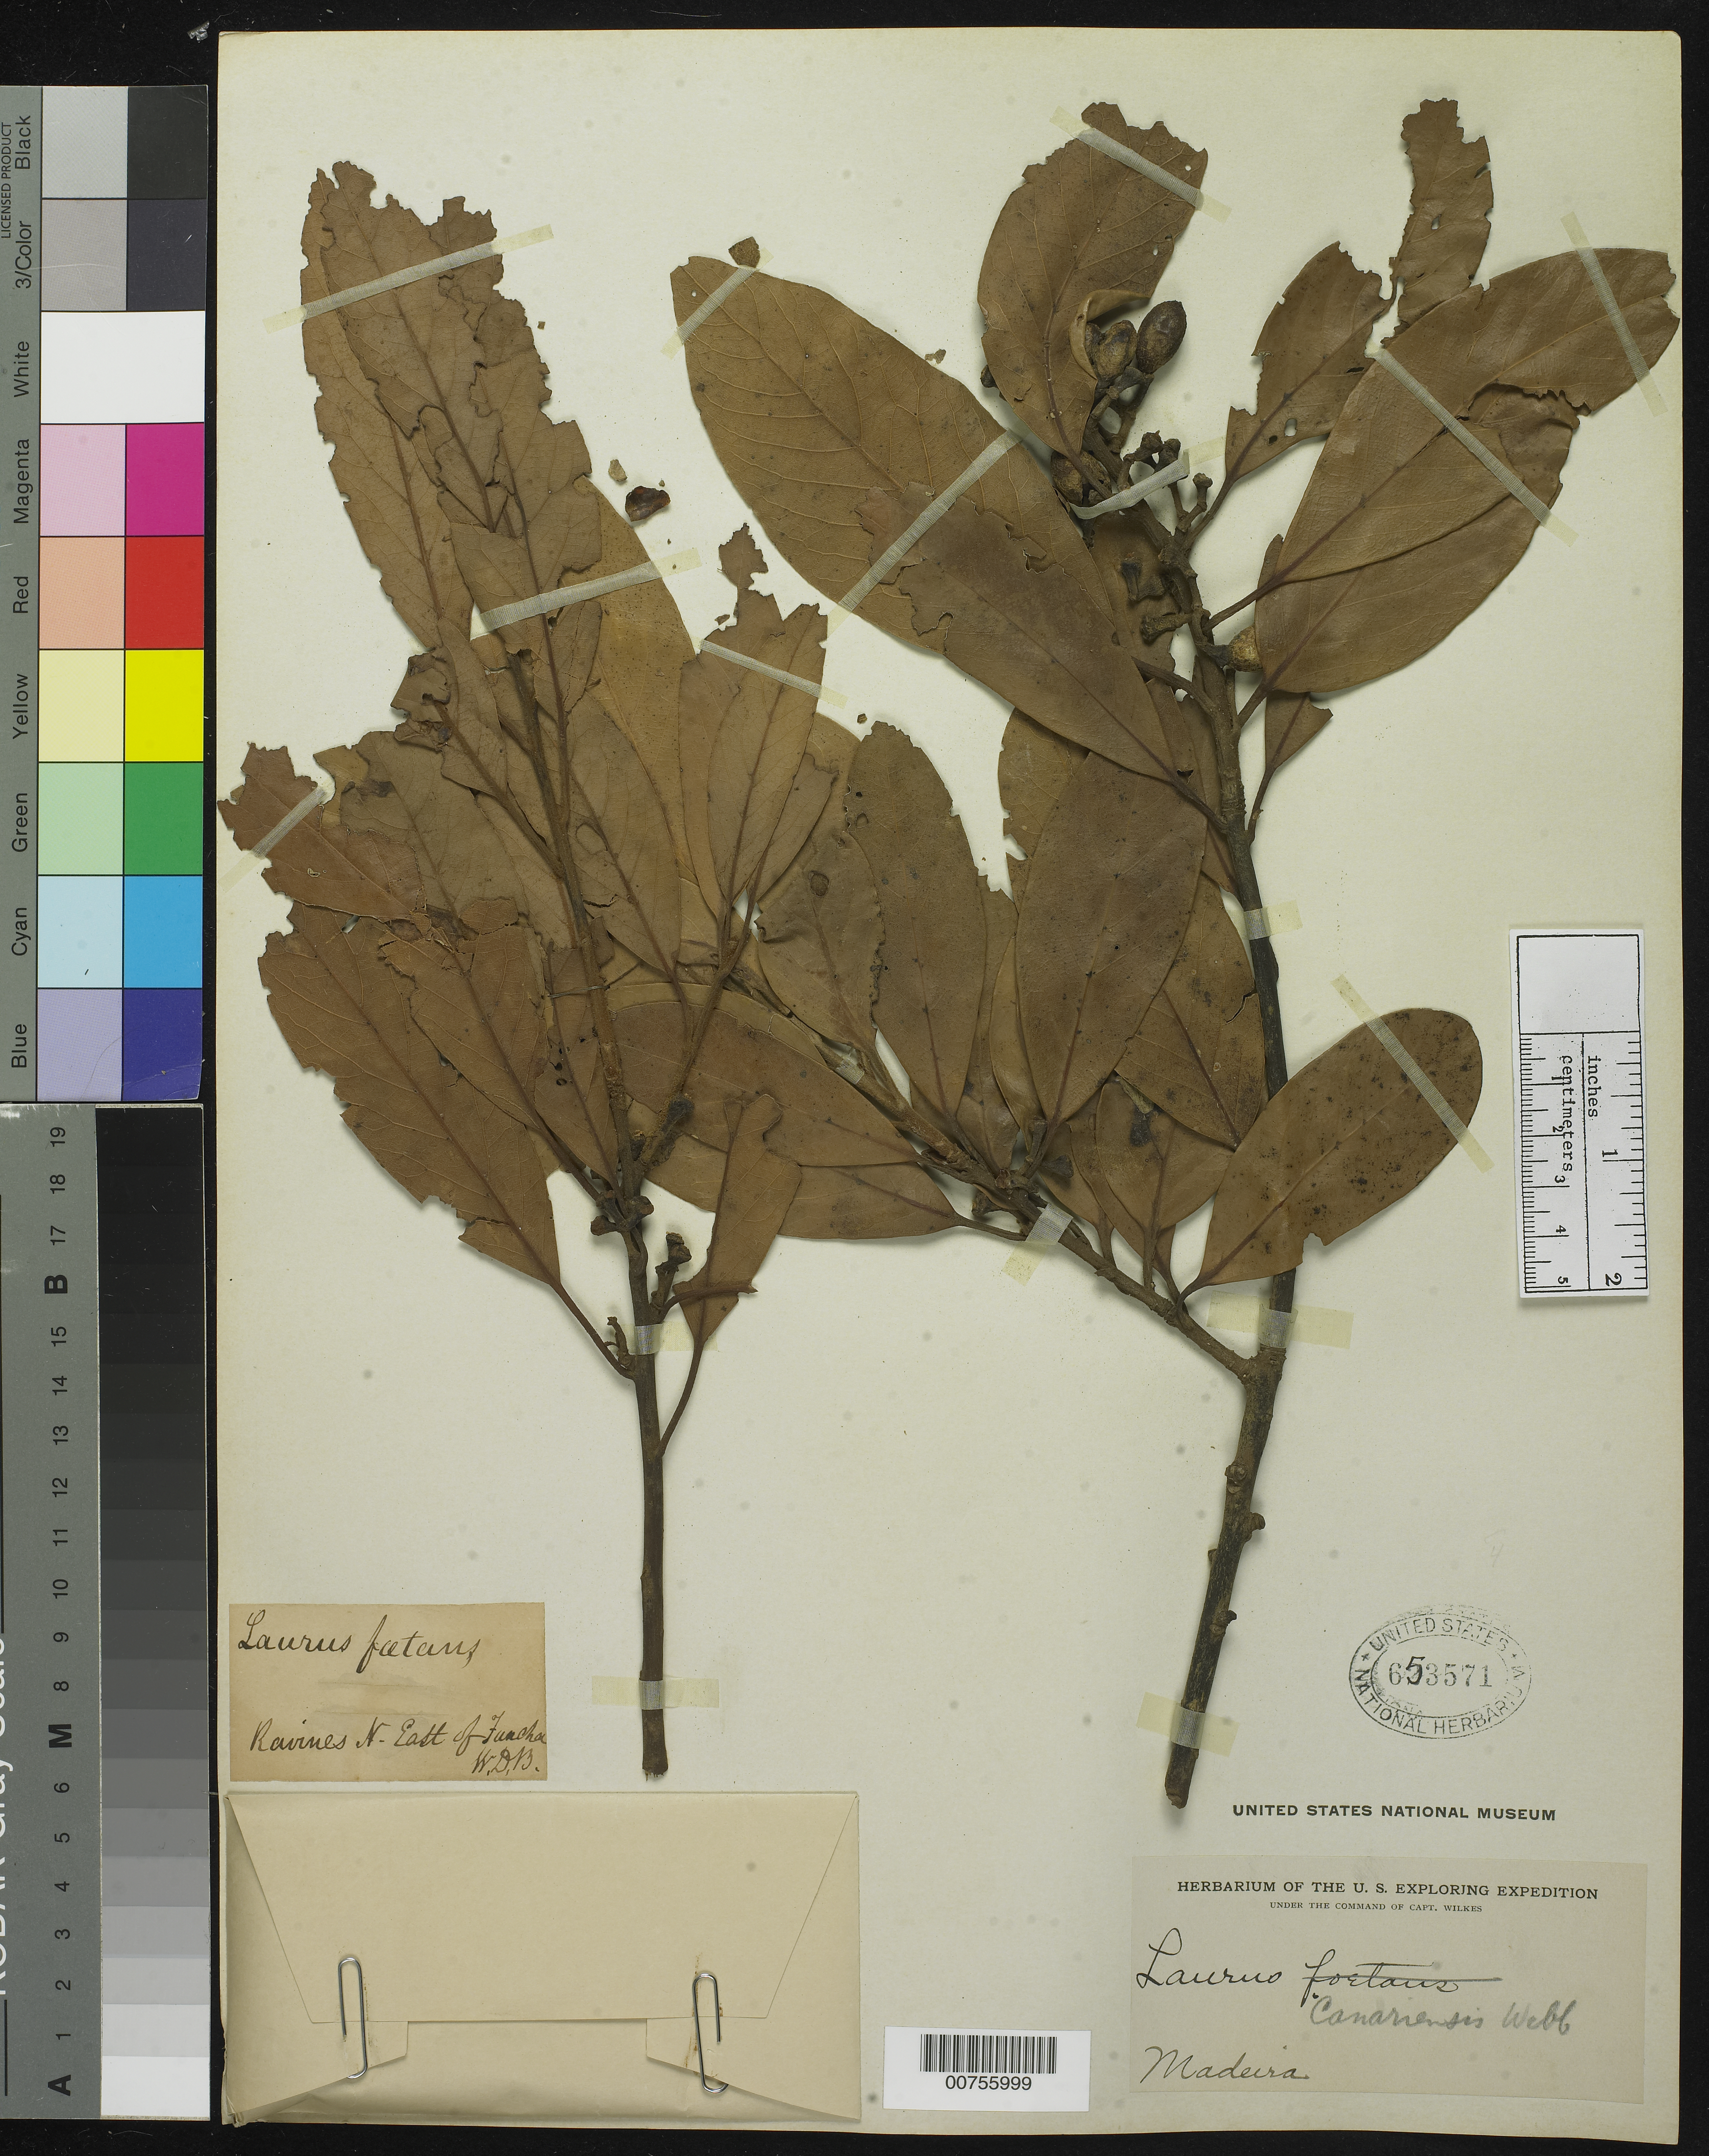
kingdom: Plantae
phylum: Tracheophyta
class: Magnoliopsida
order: Laurales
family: Lauraceae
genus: Laurus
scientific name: Laurus canariensis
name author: Willd.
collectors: Wilkes Explor. Exped.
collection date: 1838/1842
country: Portugal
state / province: Madeira (Aut. Reg.)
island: Madeira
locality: Funchal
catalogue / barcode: US 653571